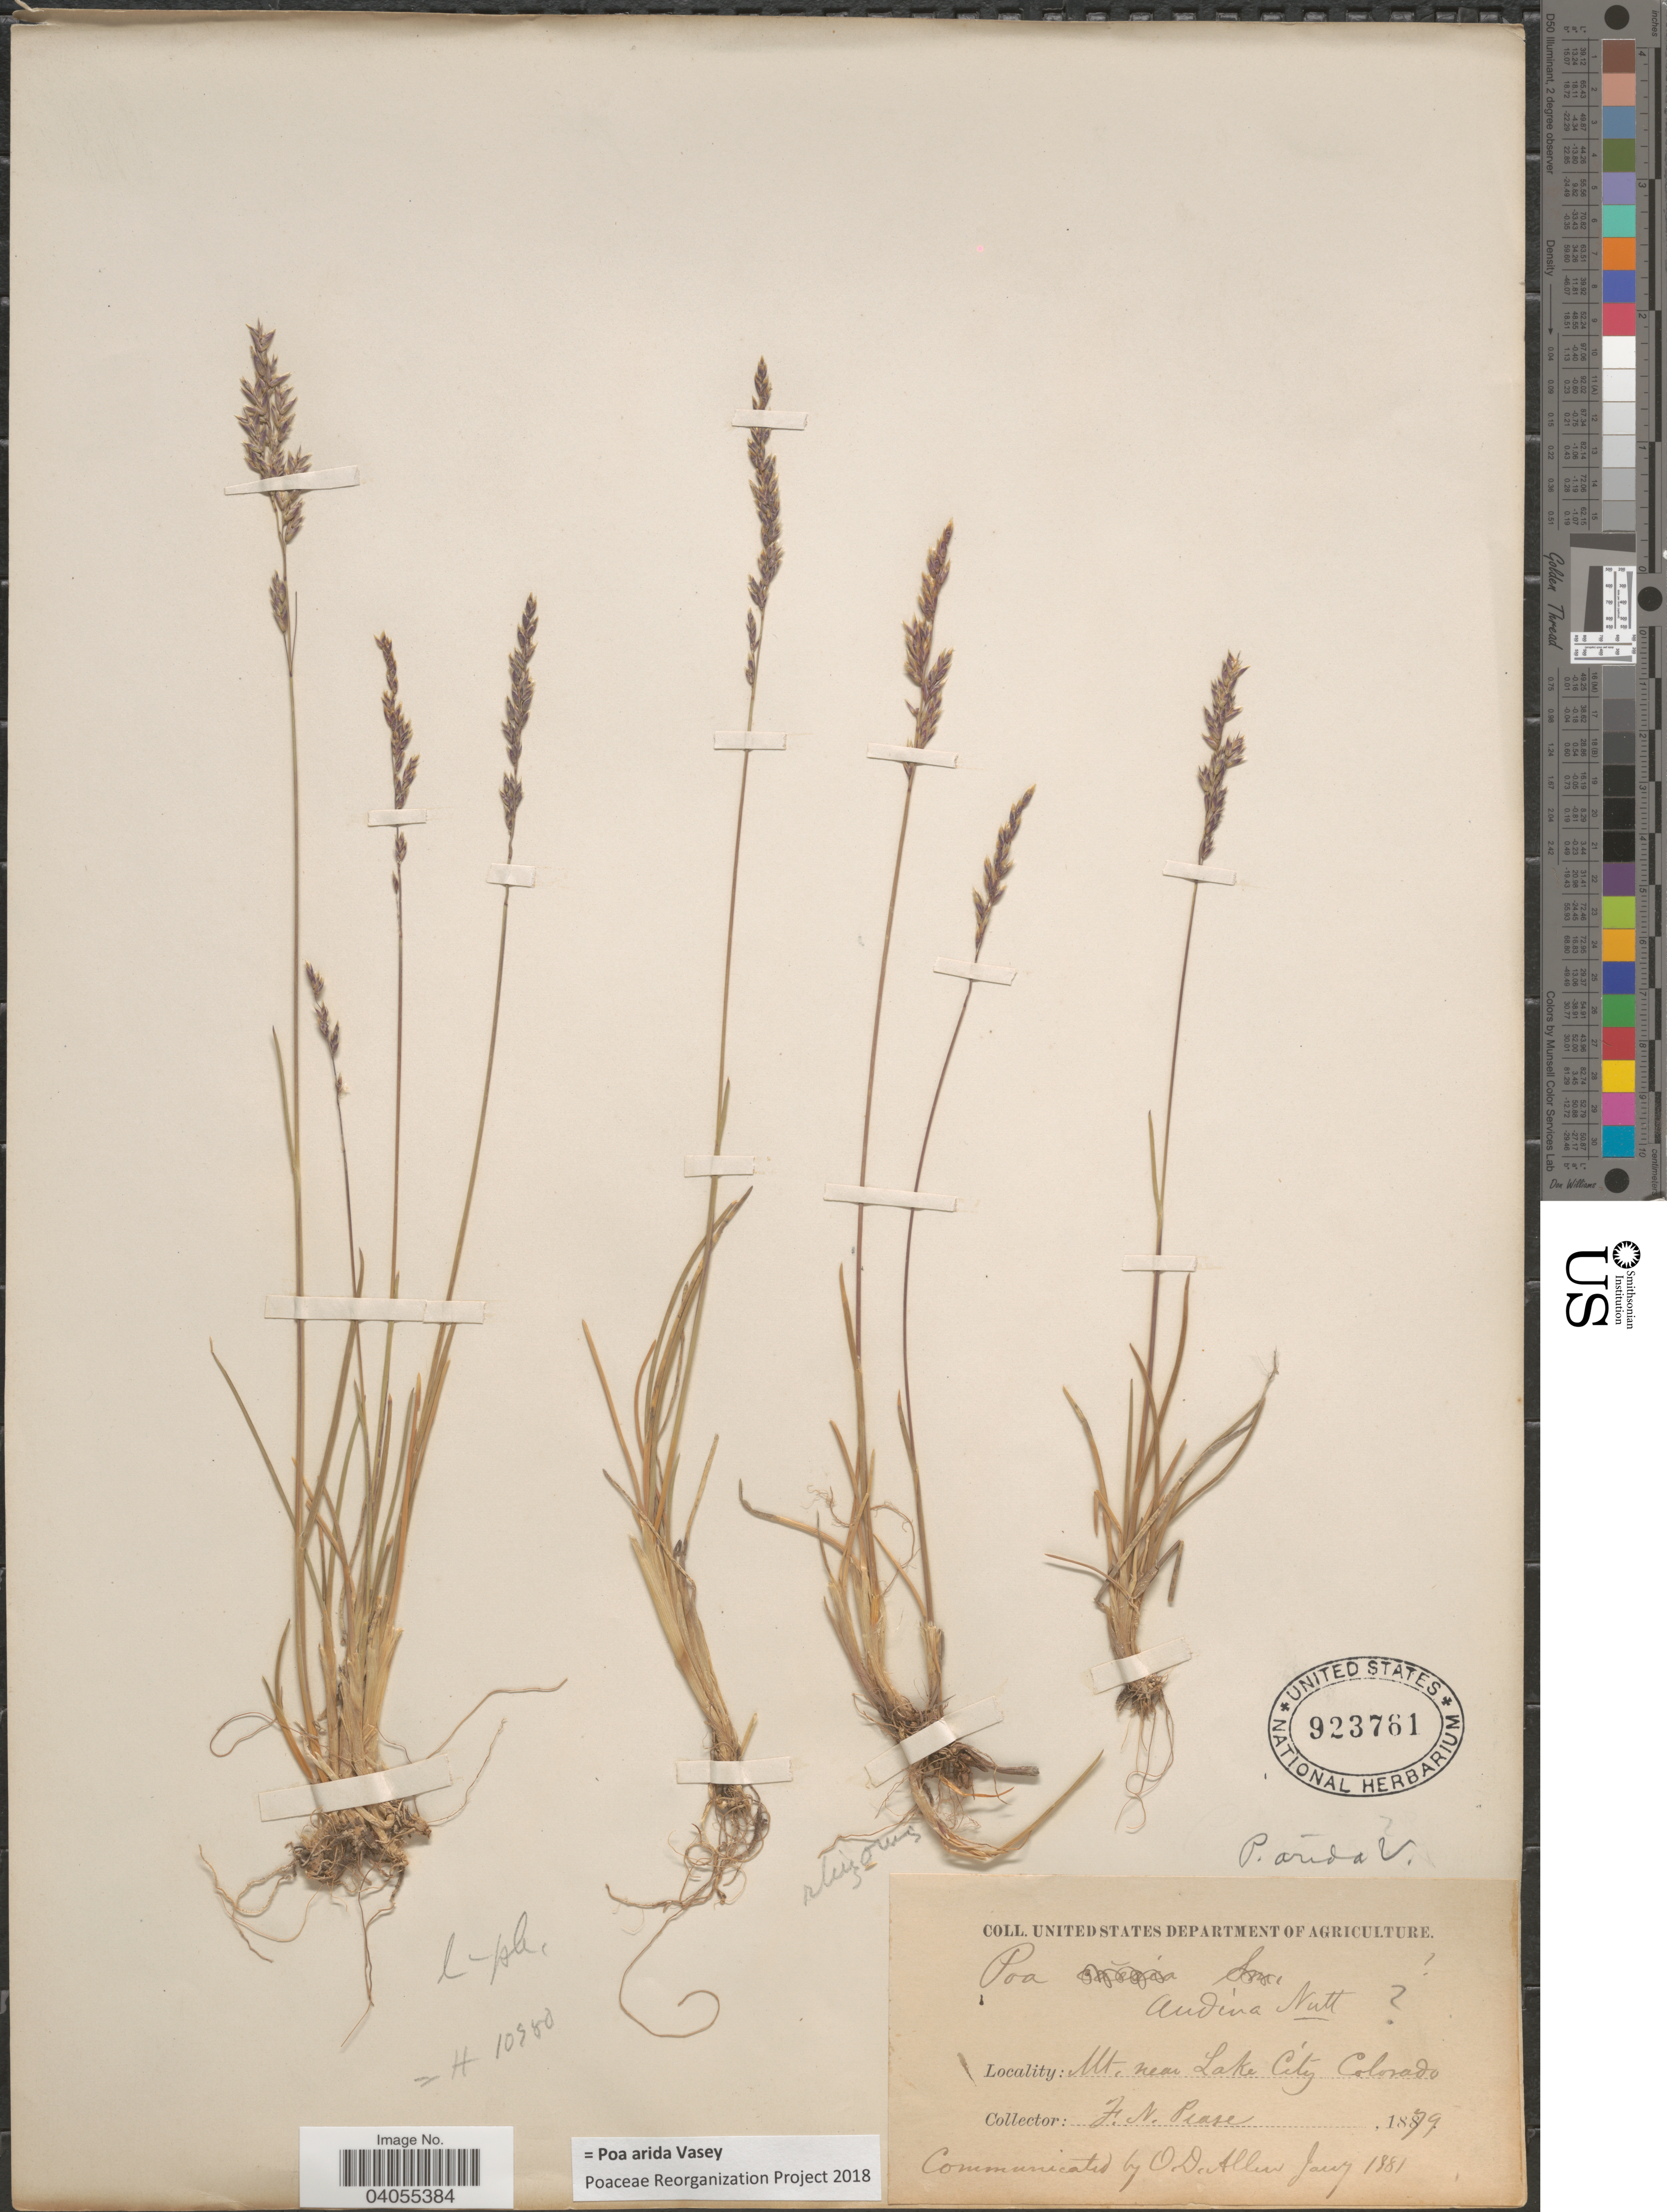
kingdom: Plantae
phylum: Tracheophyta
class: Liliopsida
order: Poales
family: Poaceae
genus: Poa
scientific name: Poa arida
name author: Vasey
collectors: F. Pease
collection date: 1879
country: United States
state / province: Colorado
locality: Mt. near Lake City.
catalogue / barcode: US 923761